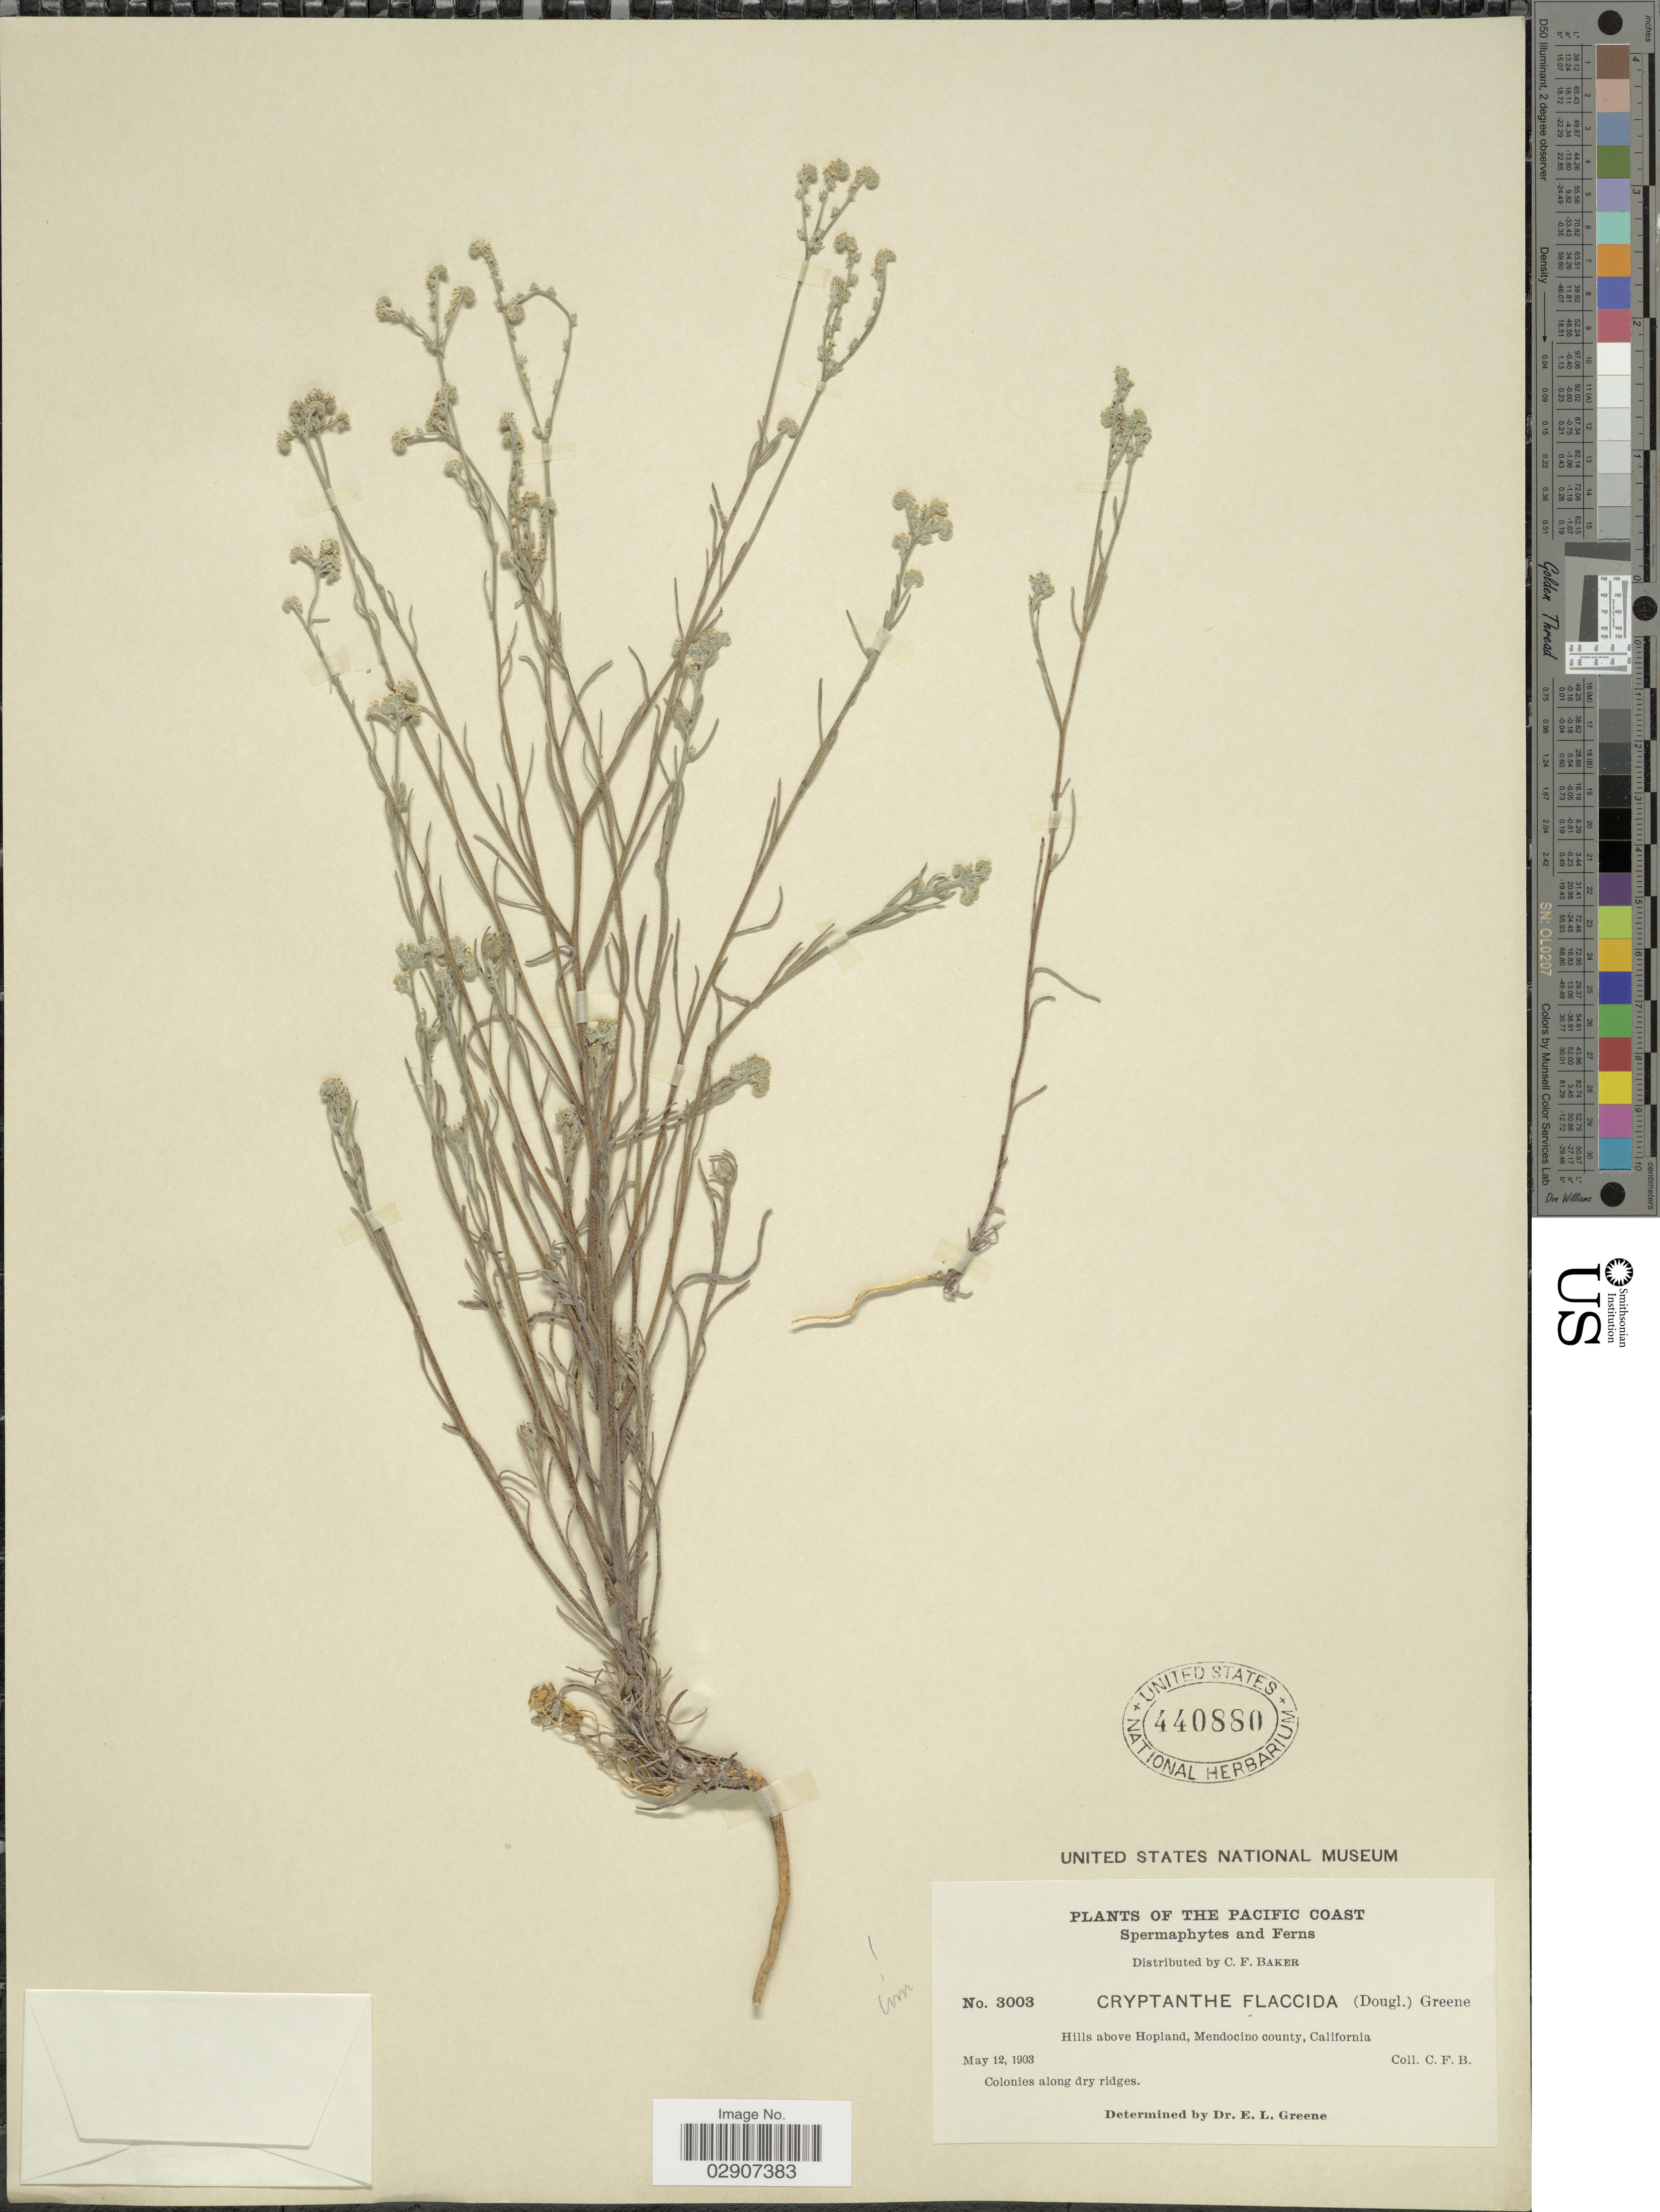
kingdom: Plantae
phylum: Tracheophyta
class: Magnoliopsida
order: Boraginales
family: Boraginaceae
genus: Cryptantha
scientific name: Cryptantha flaccida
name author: (Douglas ex Lehm.) Greene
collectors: C. F. Baker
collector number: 3003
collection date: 1903-05-12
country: United States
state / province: California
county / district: Mendocino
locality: Hills above Hopland, Mendocino County, California, The Pacific Coast.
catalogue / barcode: US 440880